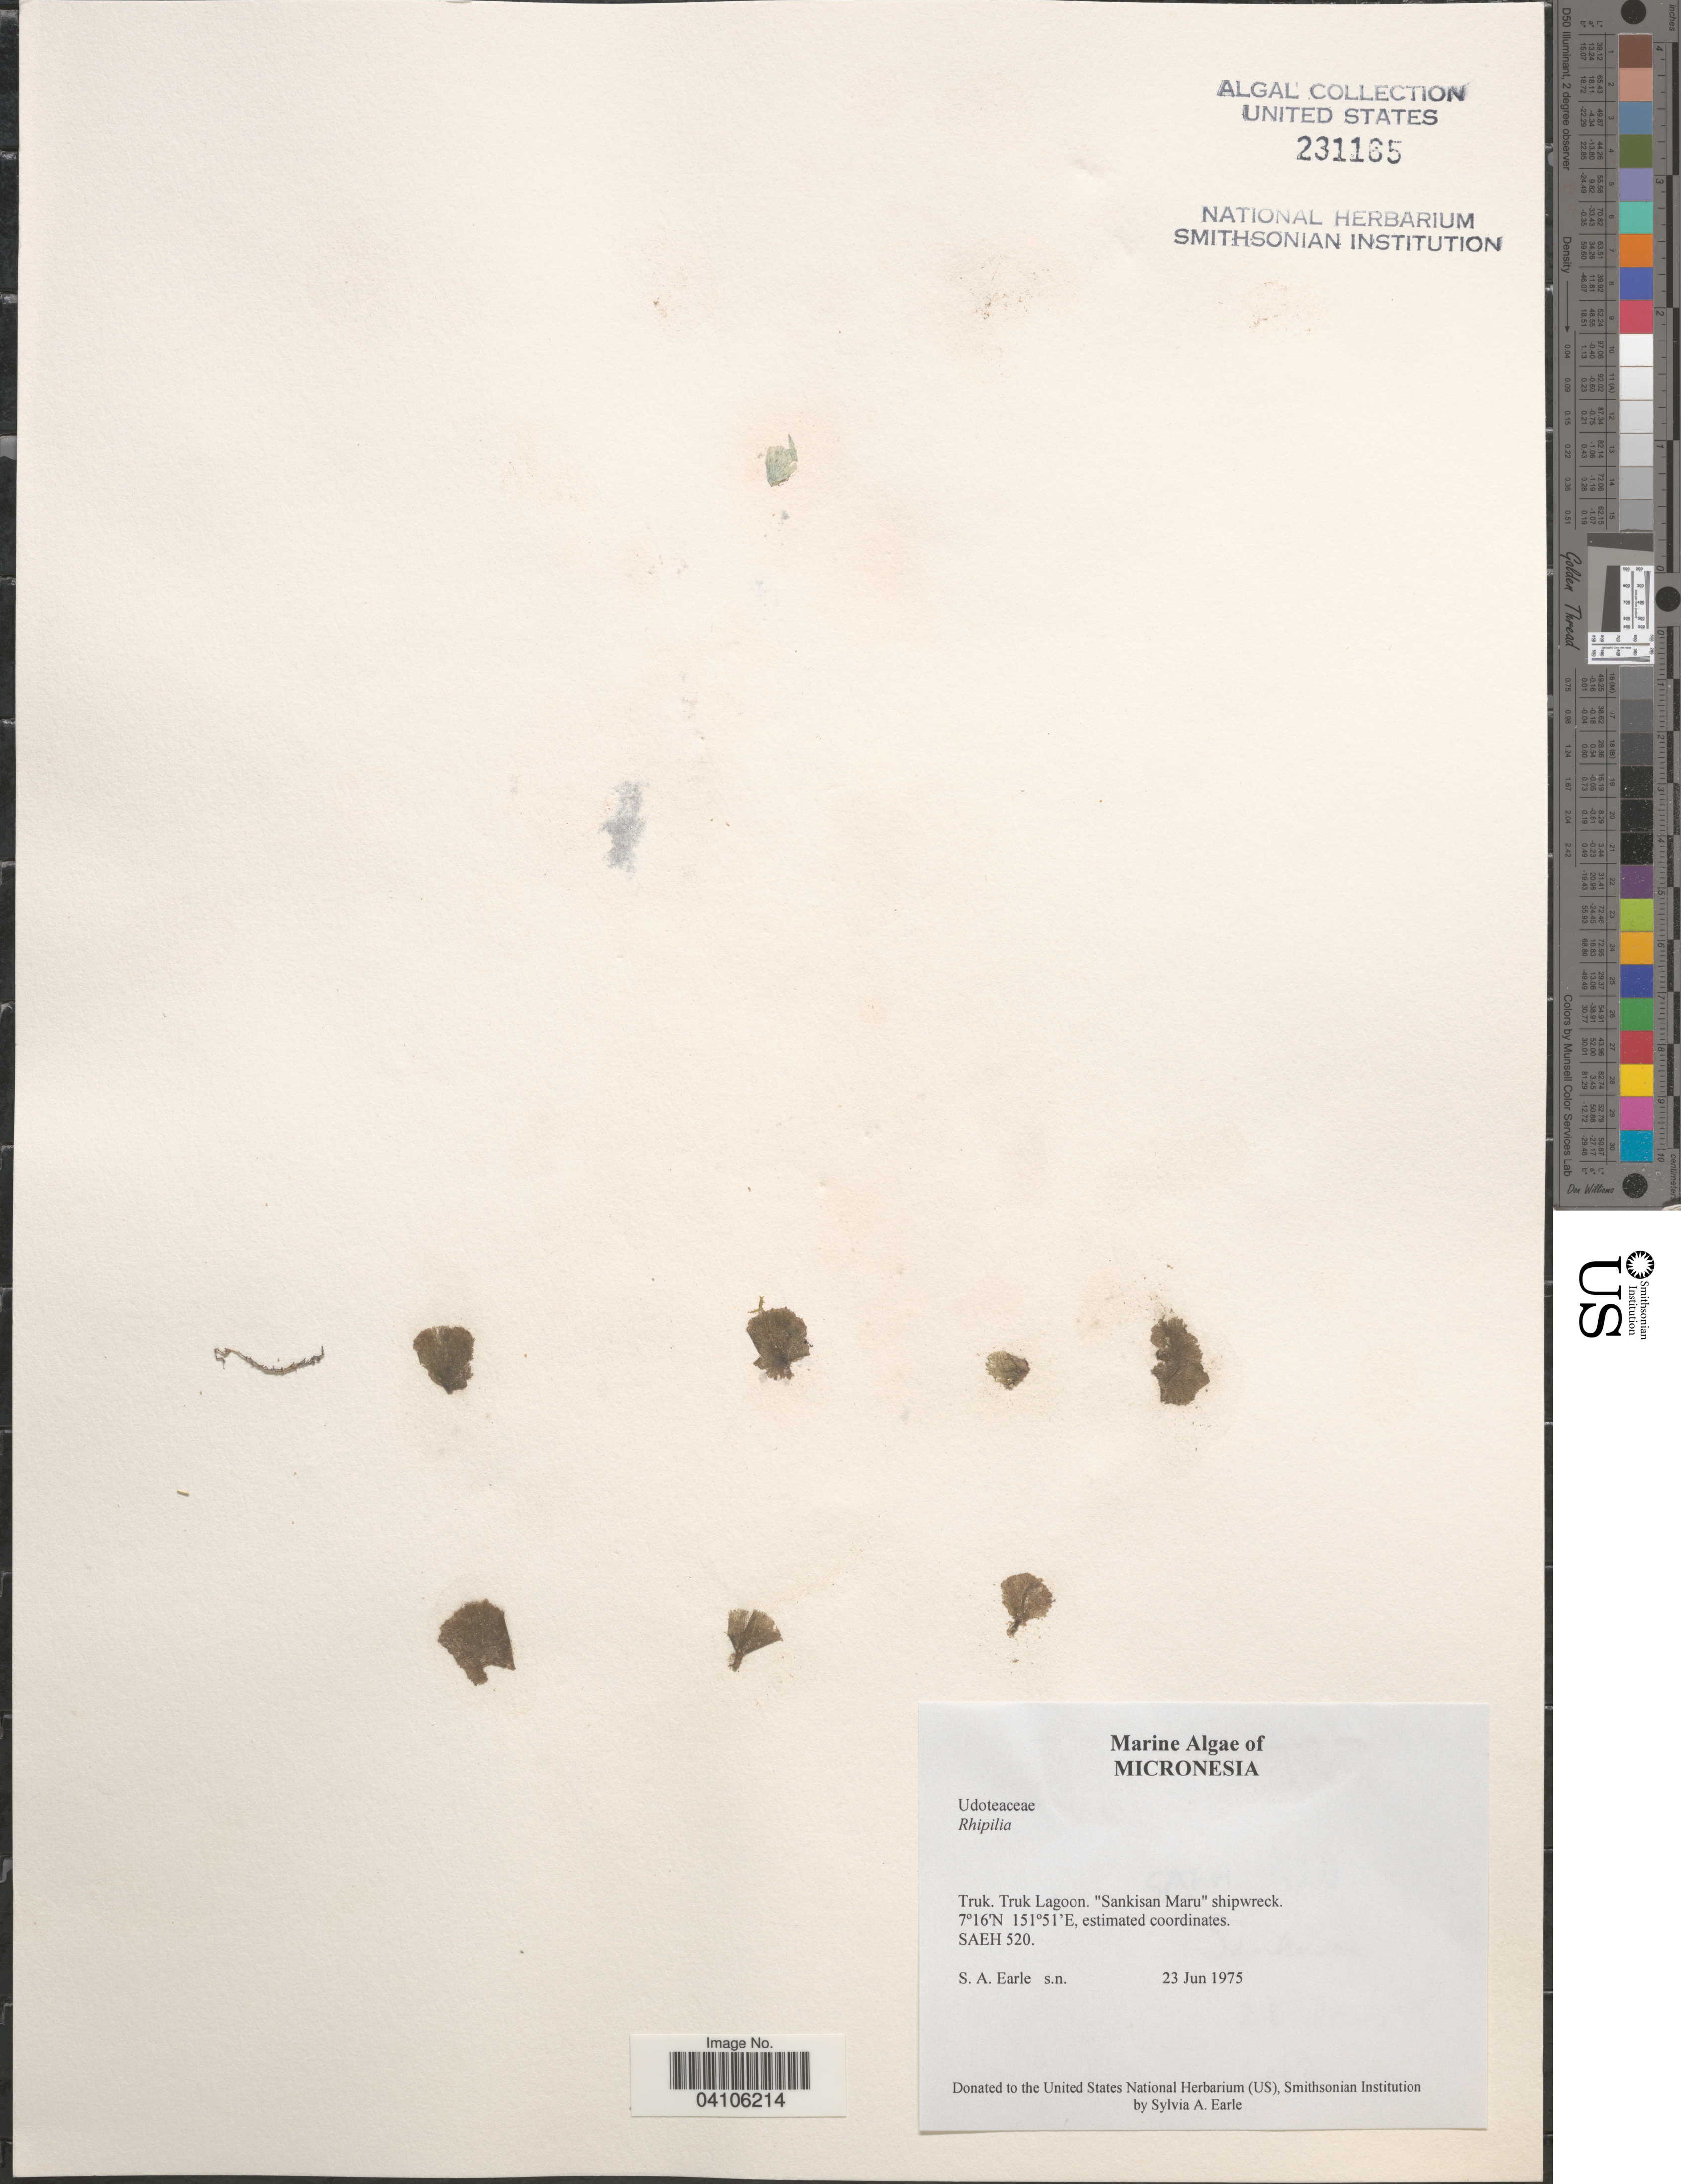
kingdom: Plantae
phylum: Chlorophyta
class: Ulvophyceae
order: Bryopsidales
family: Rhipiliaceae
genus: Rhipilia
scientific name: Rhipilia sp.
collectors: S. A. Earle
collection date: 1975-06-23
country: Micronesia, Federated States of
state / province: Truk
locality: Truk Lagoon. "Sankisan Maru" shipwreck. SAEH 520.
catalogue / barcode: US 231165